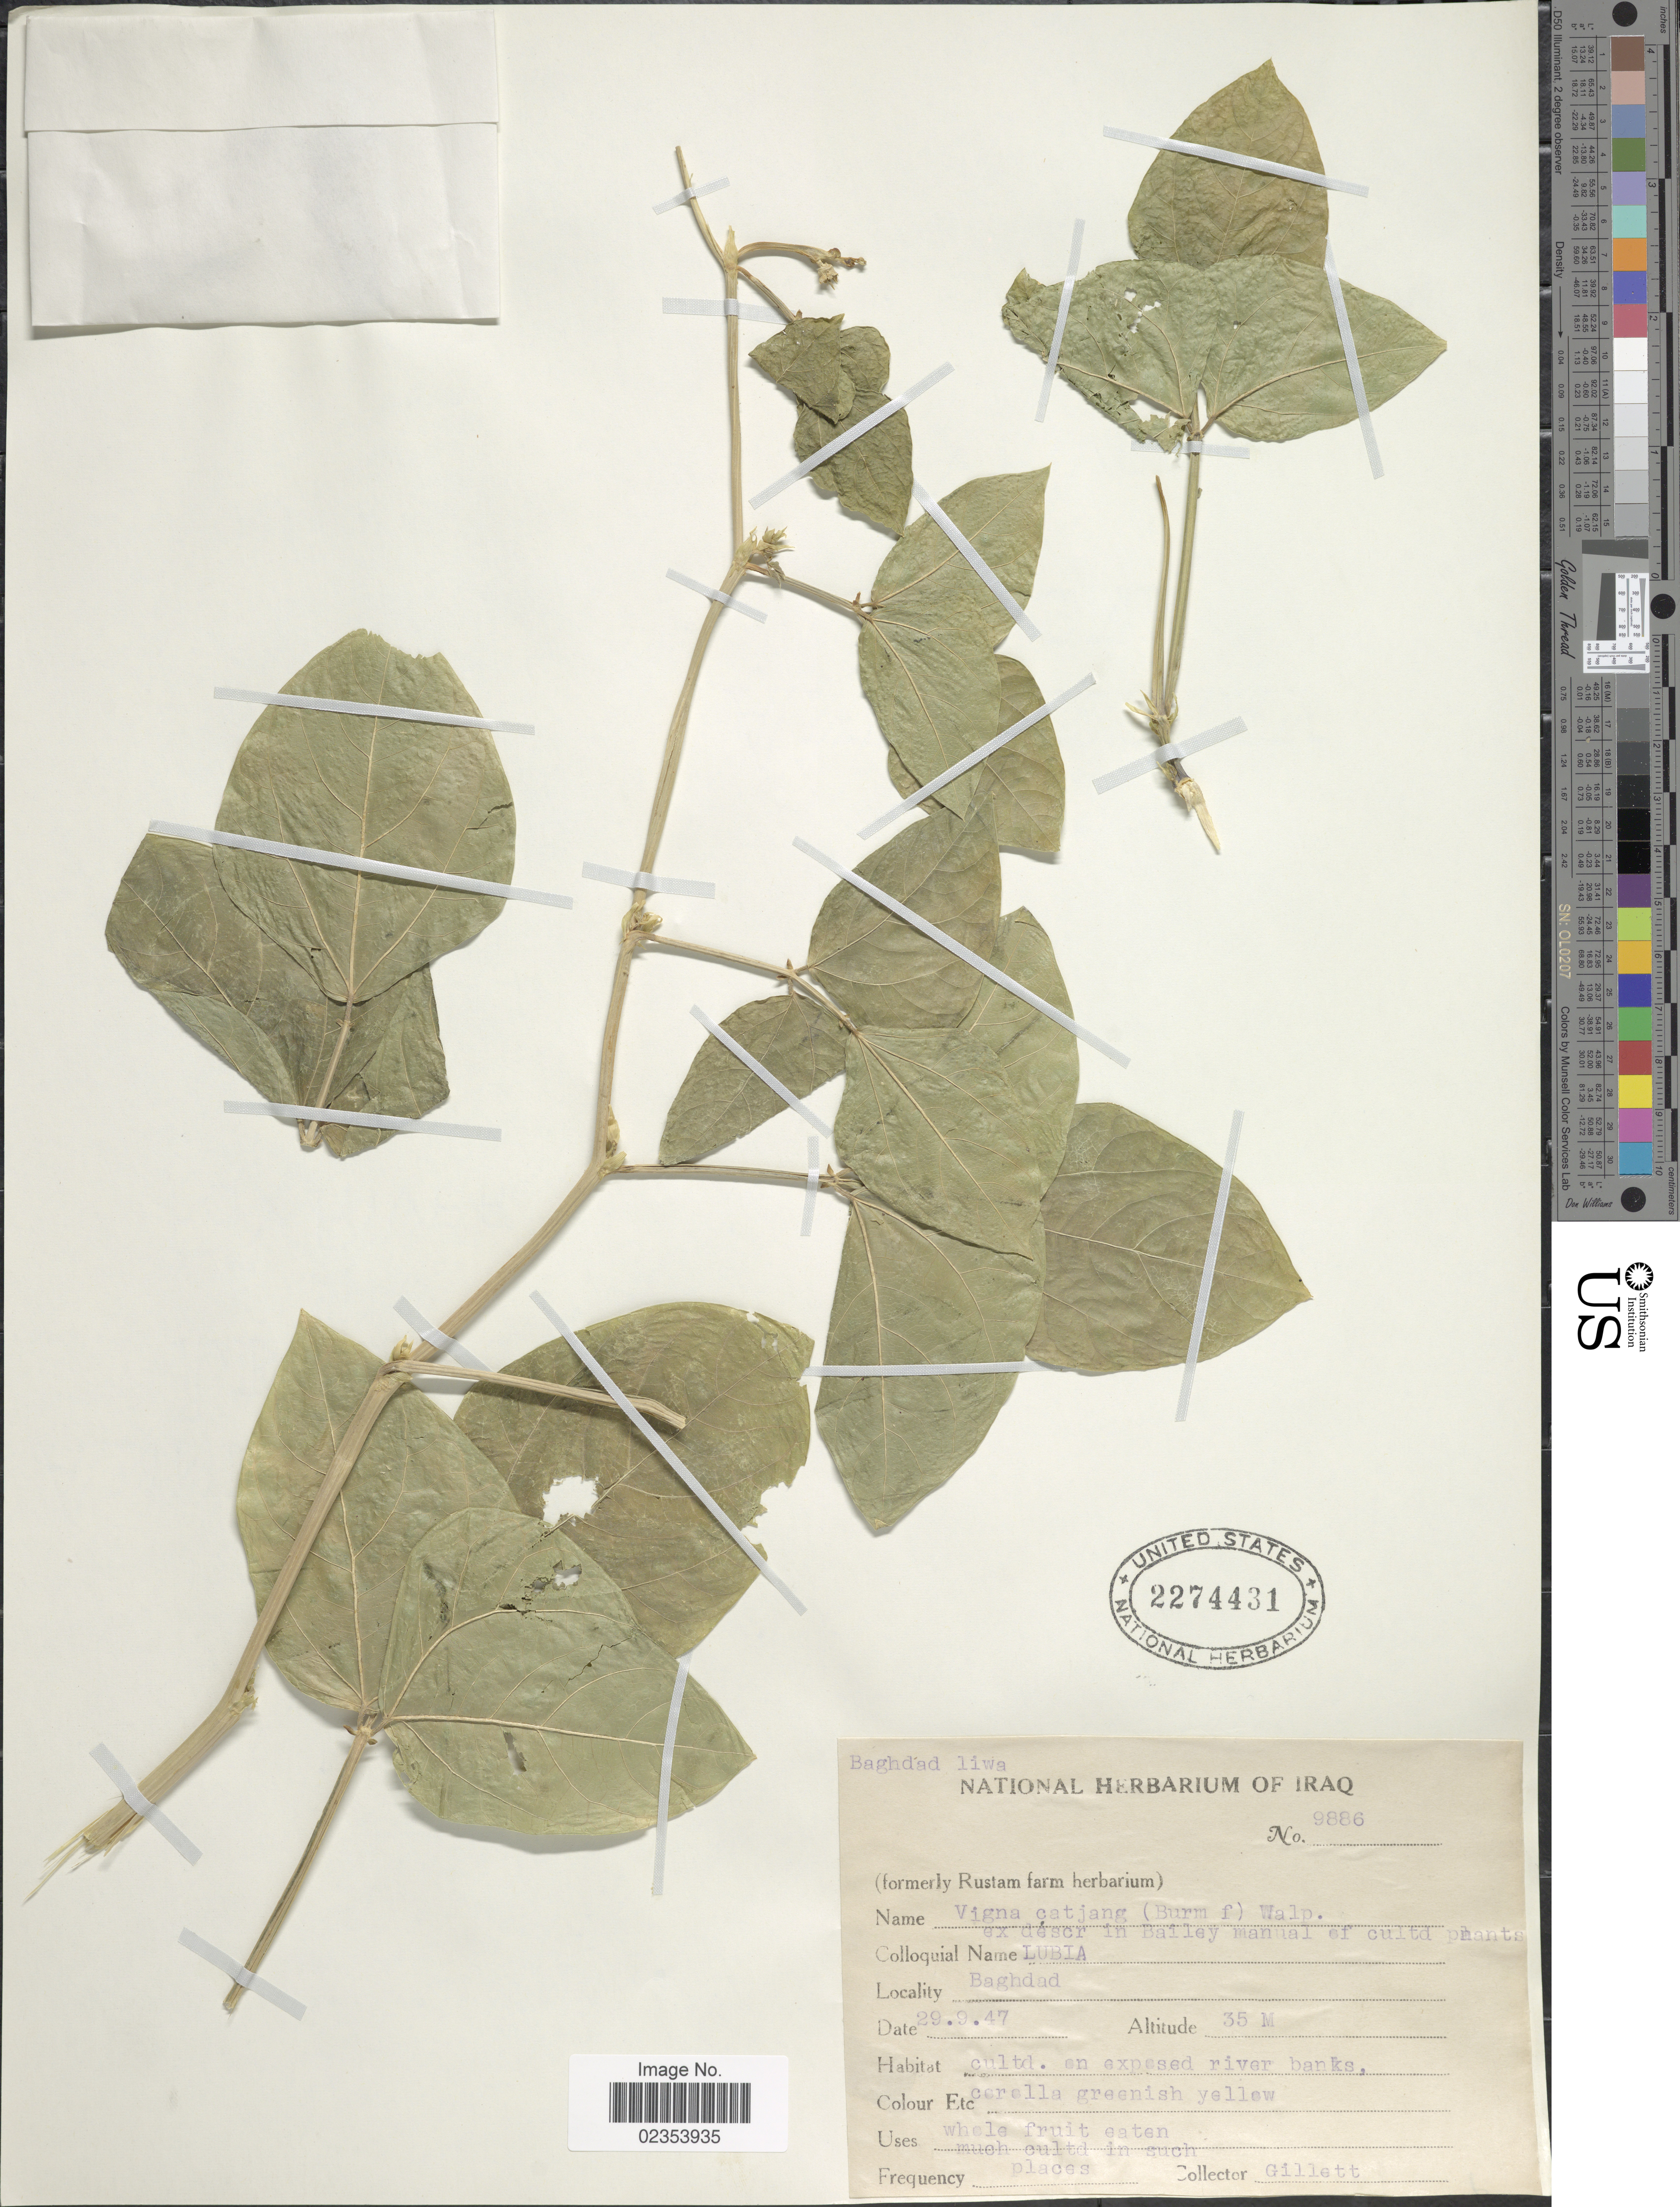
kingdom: Plantae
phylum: Tracheophyta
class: Magnoliopsida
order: Fabales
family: Fabaceae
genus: Vigna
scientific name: Vigna unguiculata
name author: (L.) Walp.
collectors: Gillett, --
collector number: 9886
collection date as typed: Transcribed d/m/y: 29/9/47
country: Iraq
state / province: Baghdad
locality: Baghdad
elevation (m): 35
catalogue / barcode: US 2274431